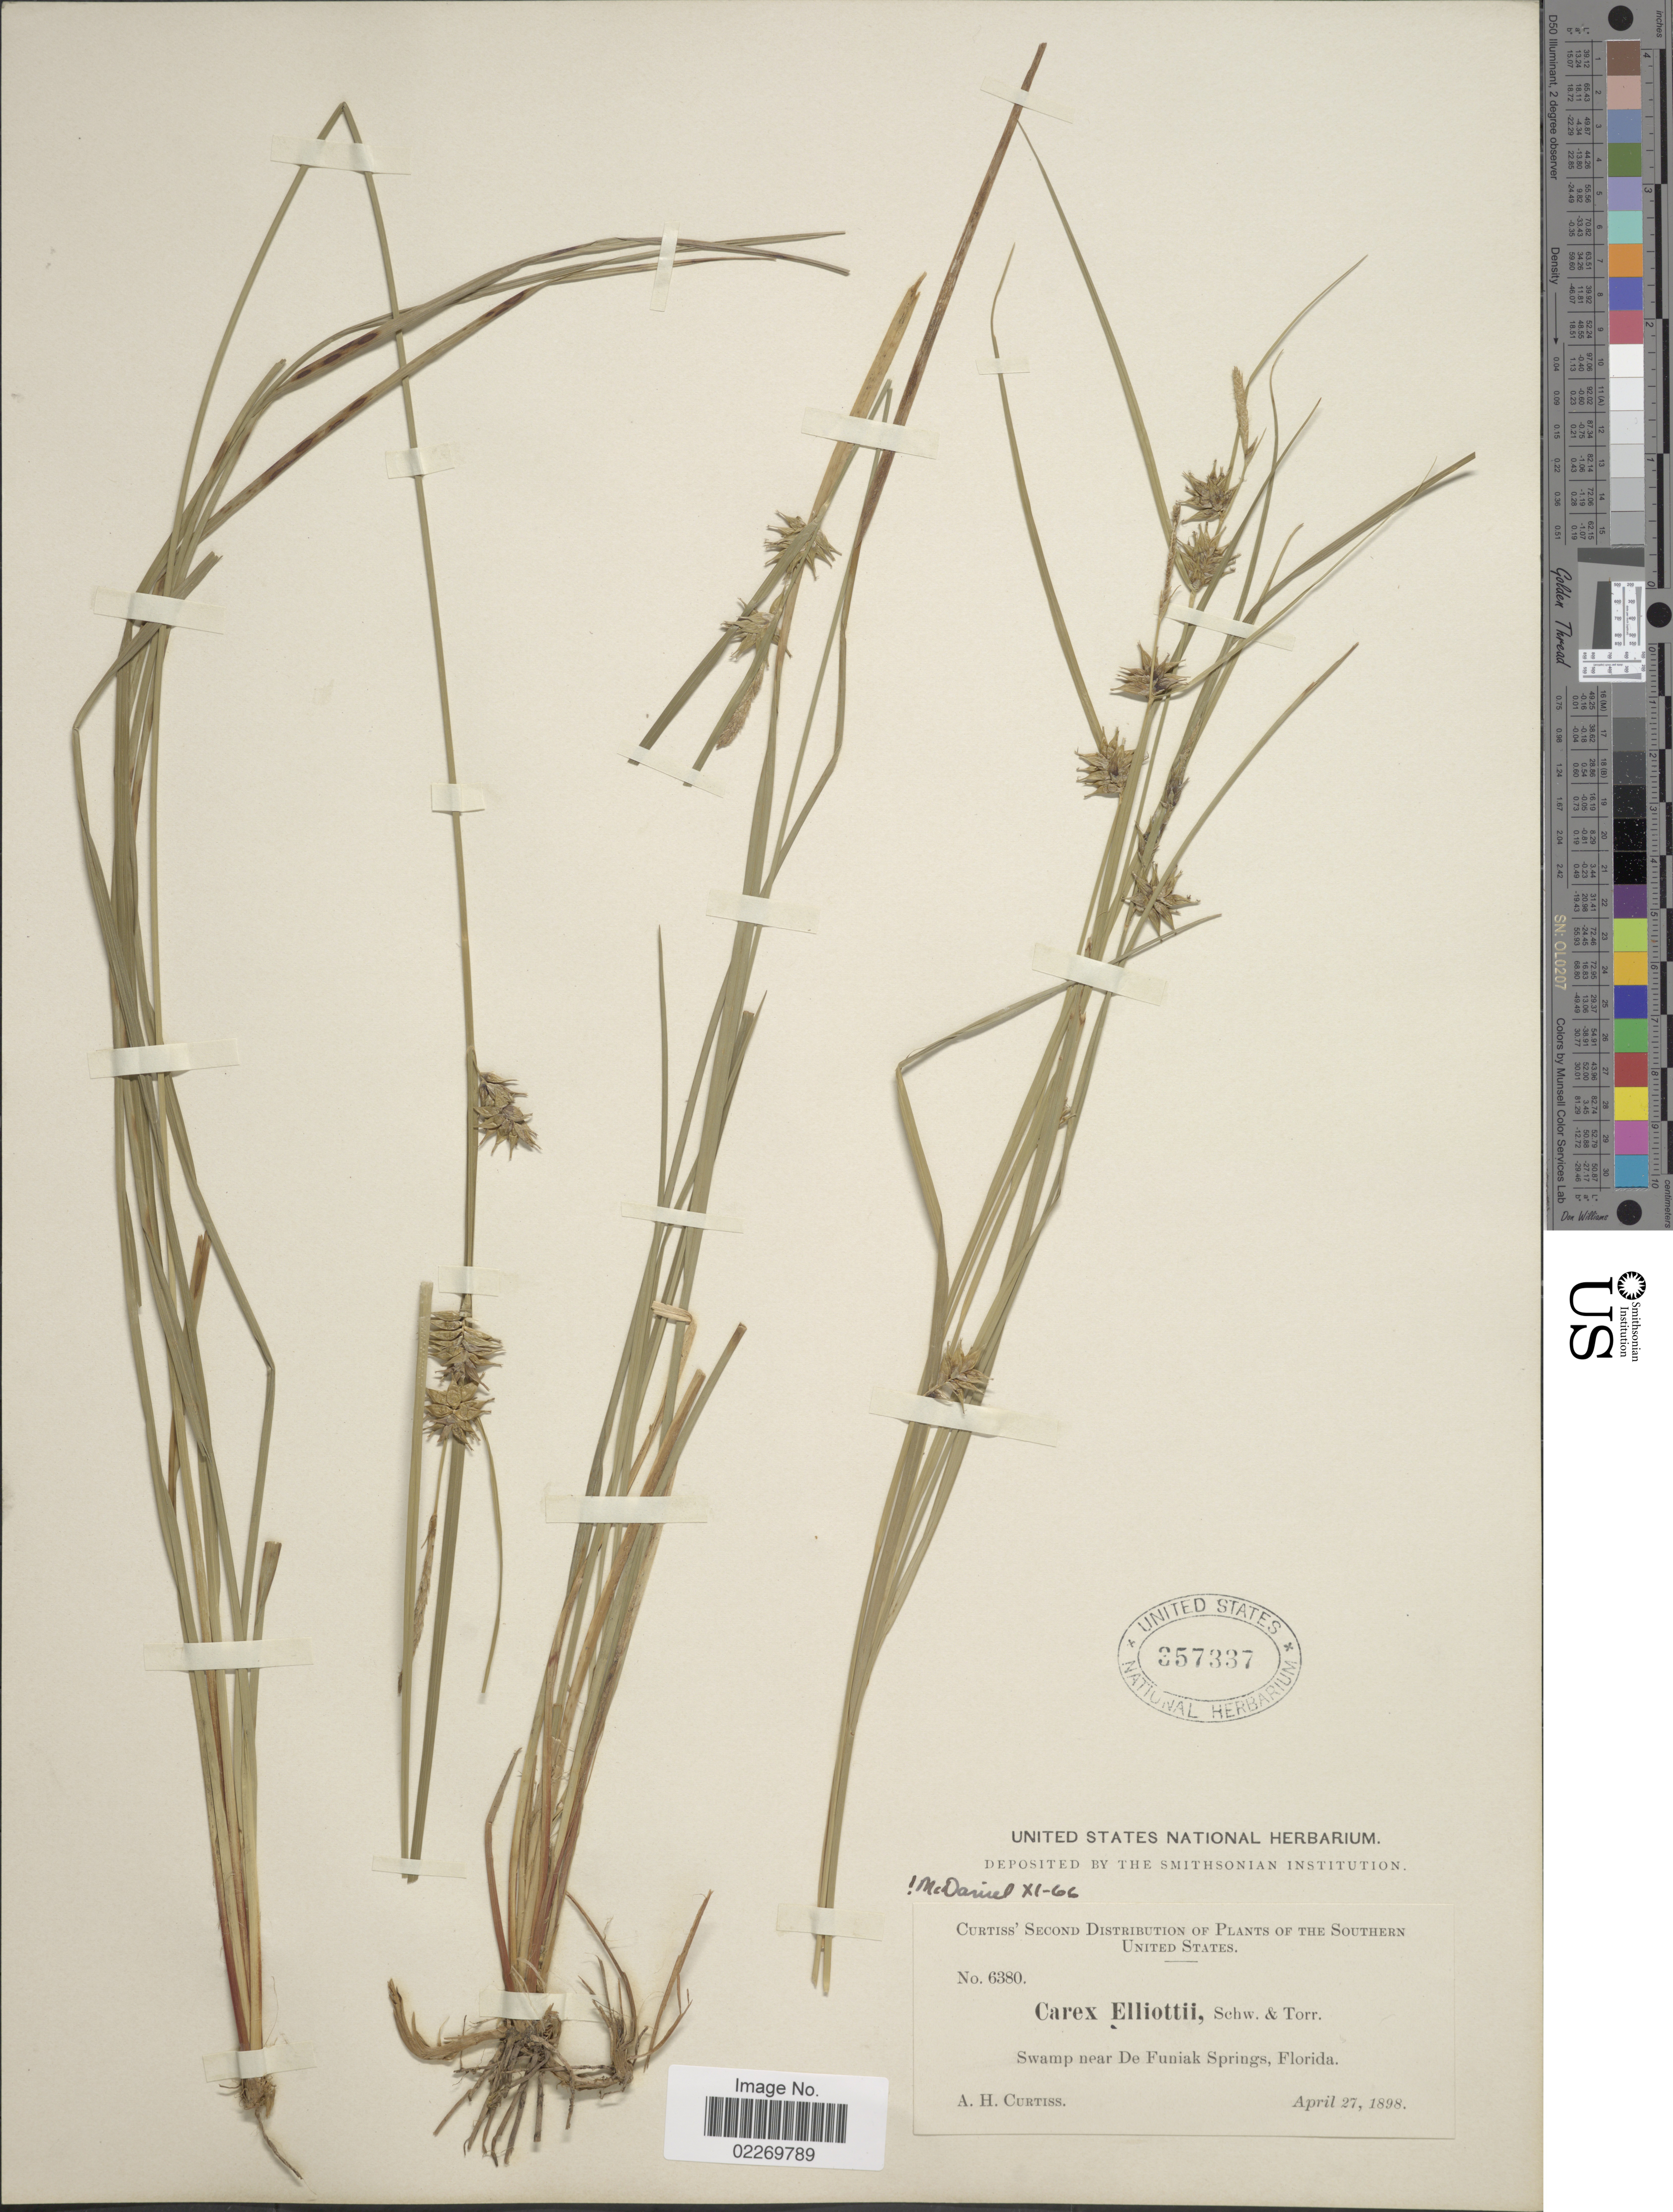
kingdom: Plantae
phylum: Tracheophyta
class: Liliopsida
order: Poales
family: Cyperaceae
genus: Carex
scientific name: Carex elliottii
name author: Schwein. & Torr.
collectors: A. H. Curtiss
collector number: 6380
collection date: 1898-04-27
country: United States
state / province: Florida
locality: Curtiss' Second. Southern United States. Swamp near De Funiak Springs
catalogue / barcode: US 357337